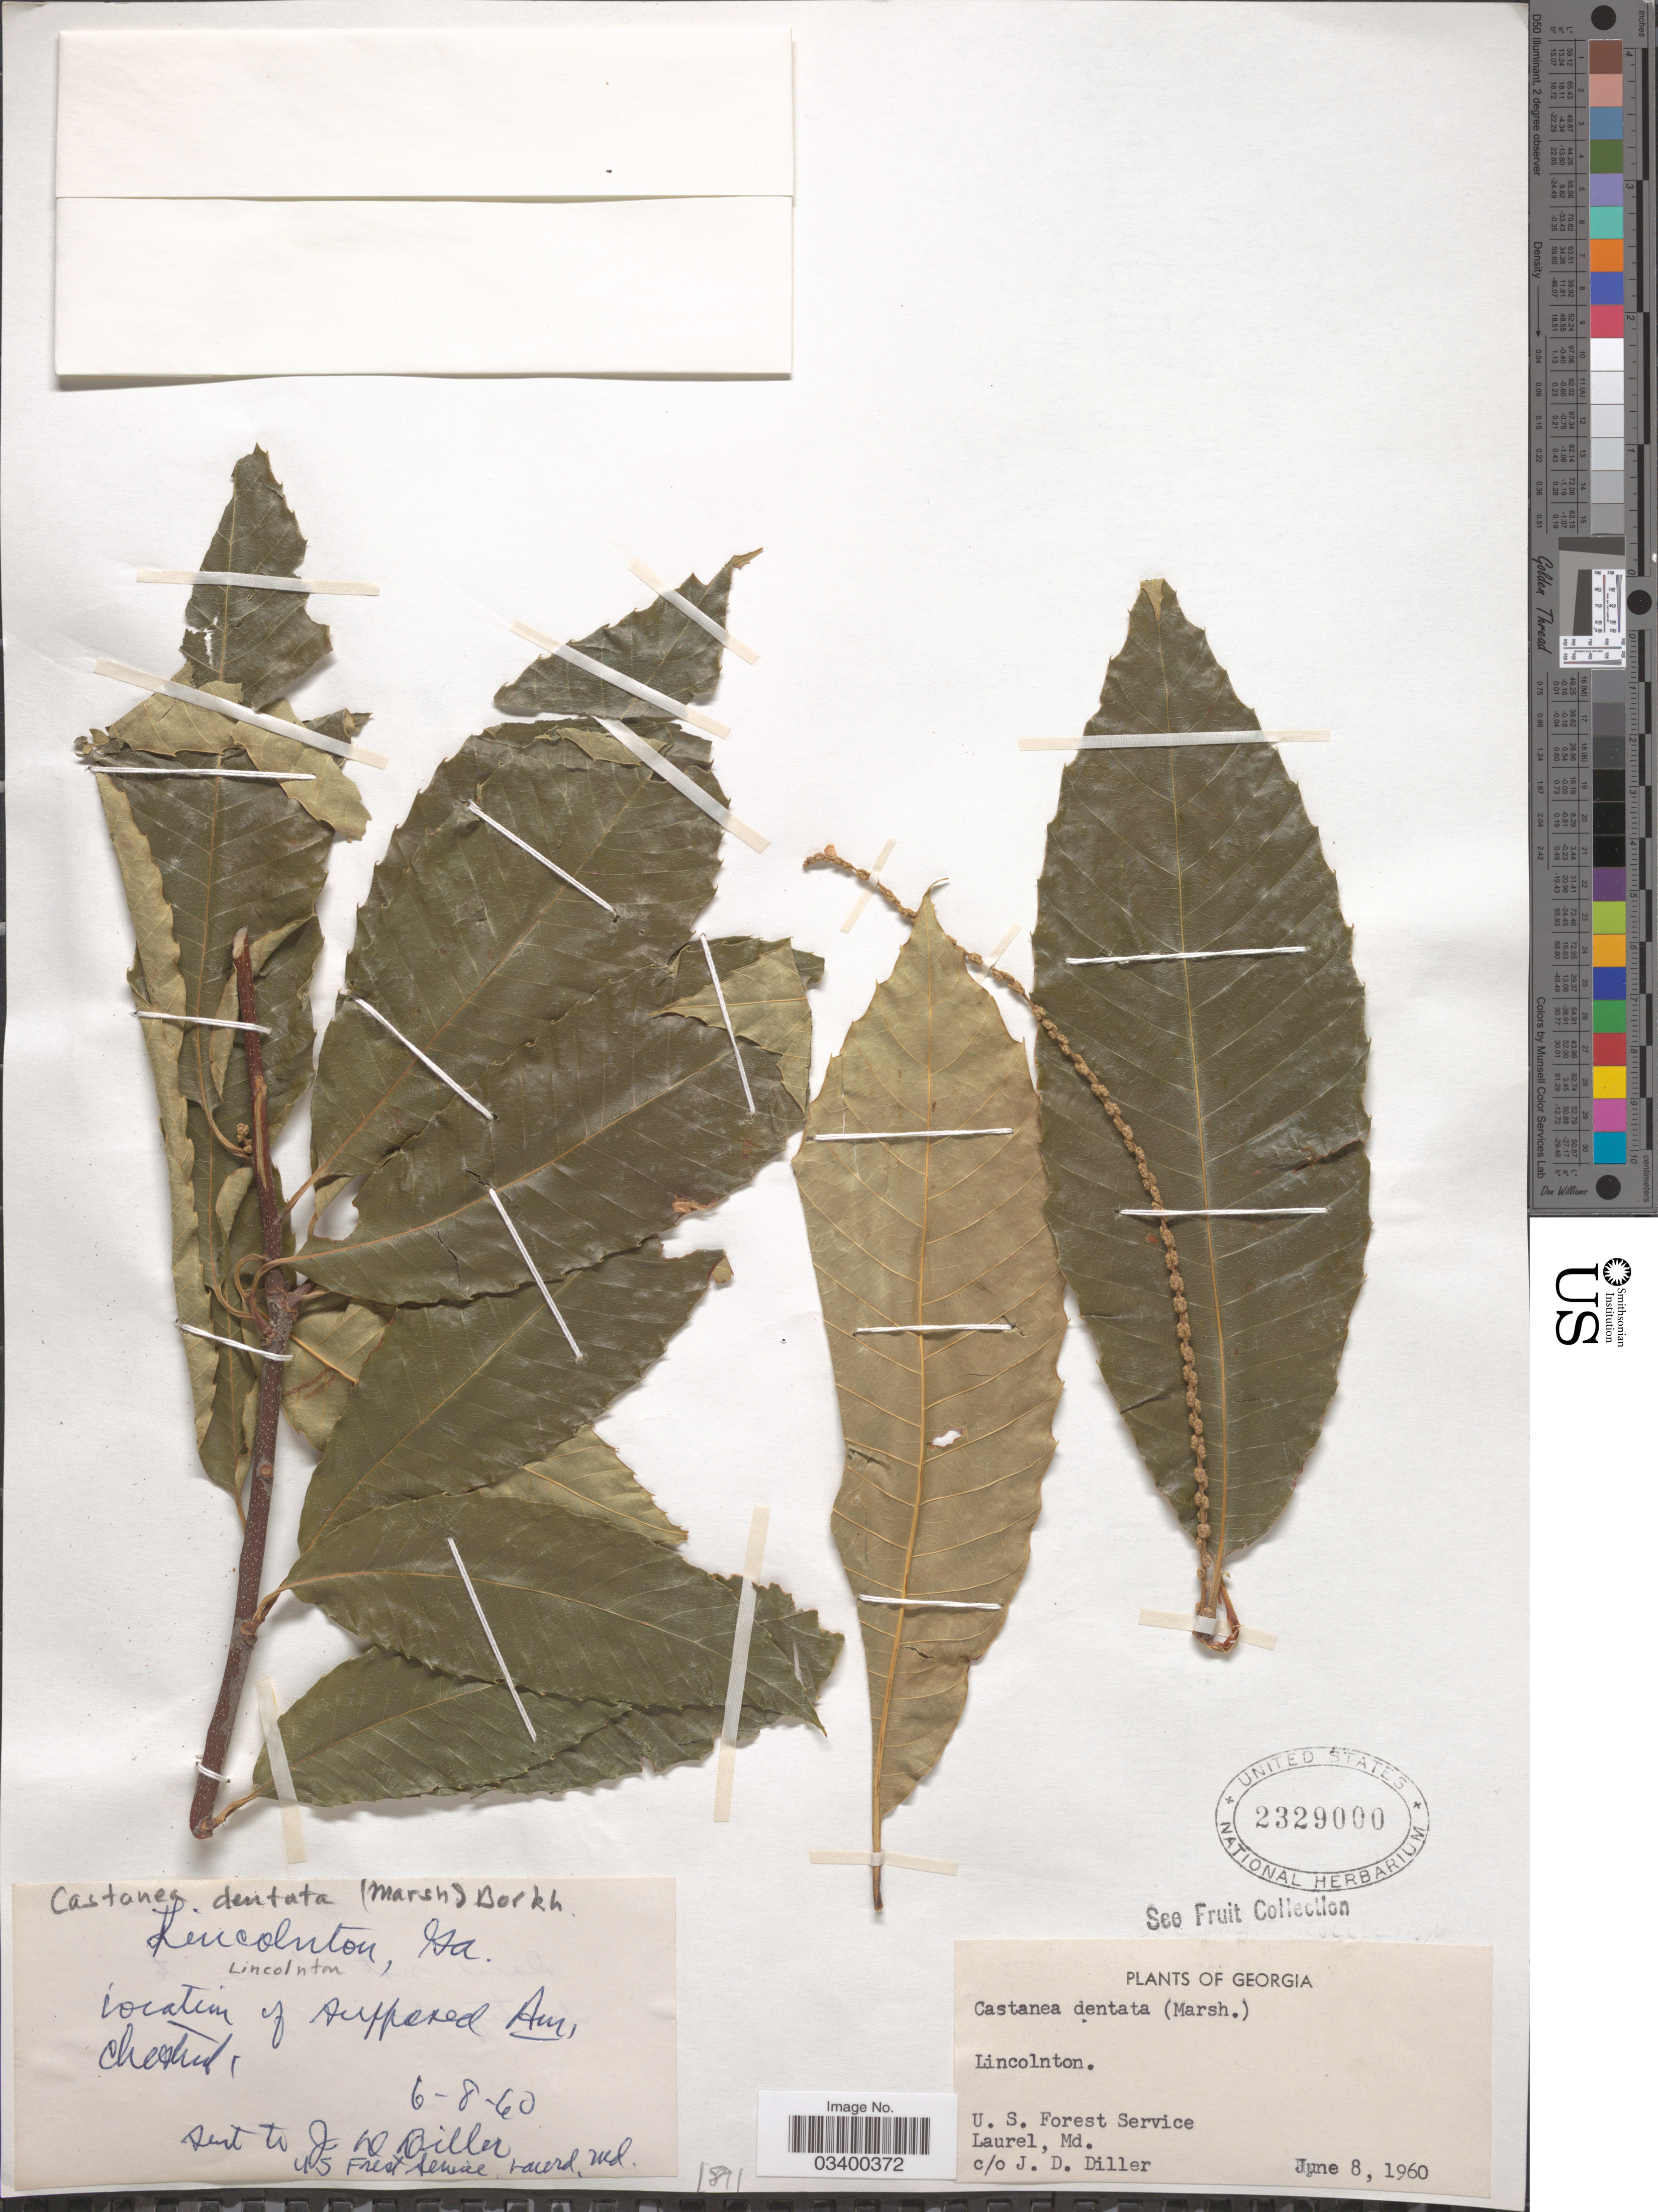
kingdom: Plantae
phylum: Tracheophyta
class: Magnoliopsida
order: Fagales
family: Fagaceae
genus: Castanea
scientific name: Castanea dentata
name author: (Marshall) Borkh.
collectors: J. Diller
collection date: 1960-06-08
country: United States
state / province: Georgia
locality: Lincolnton.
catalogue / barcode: US 2329000